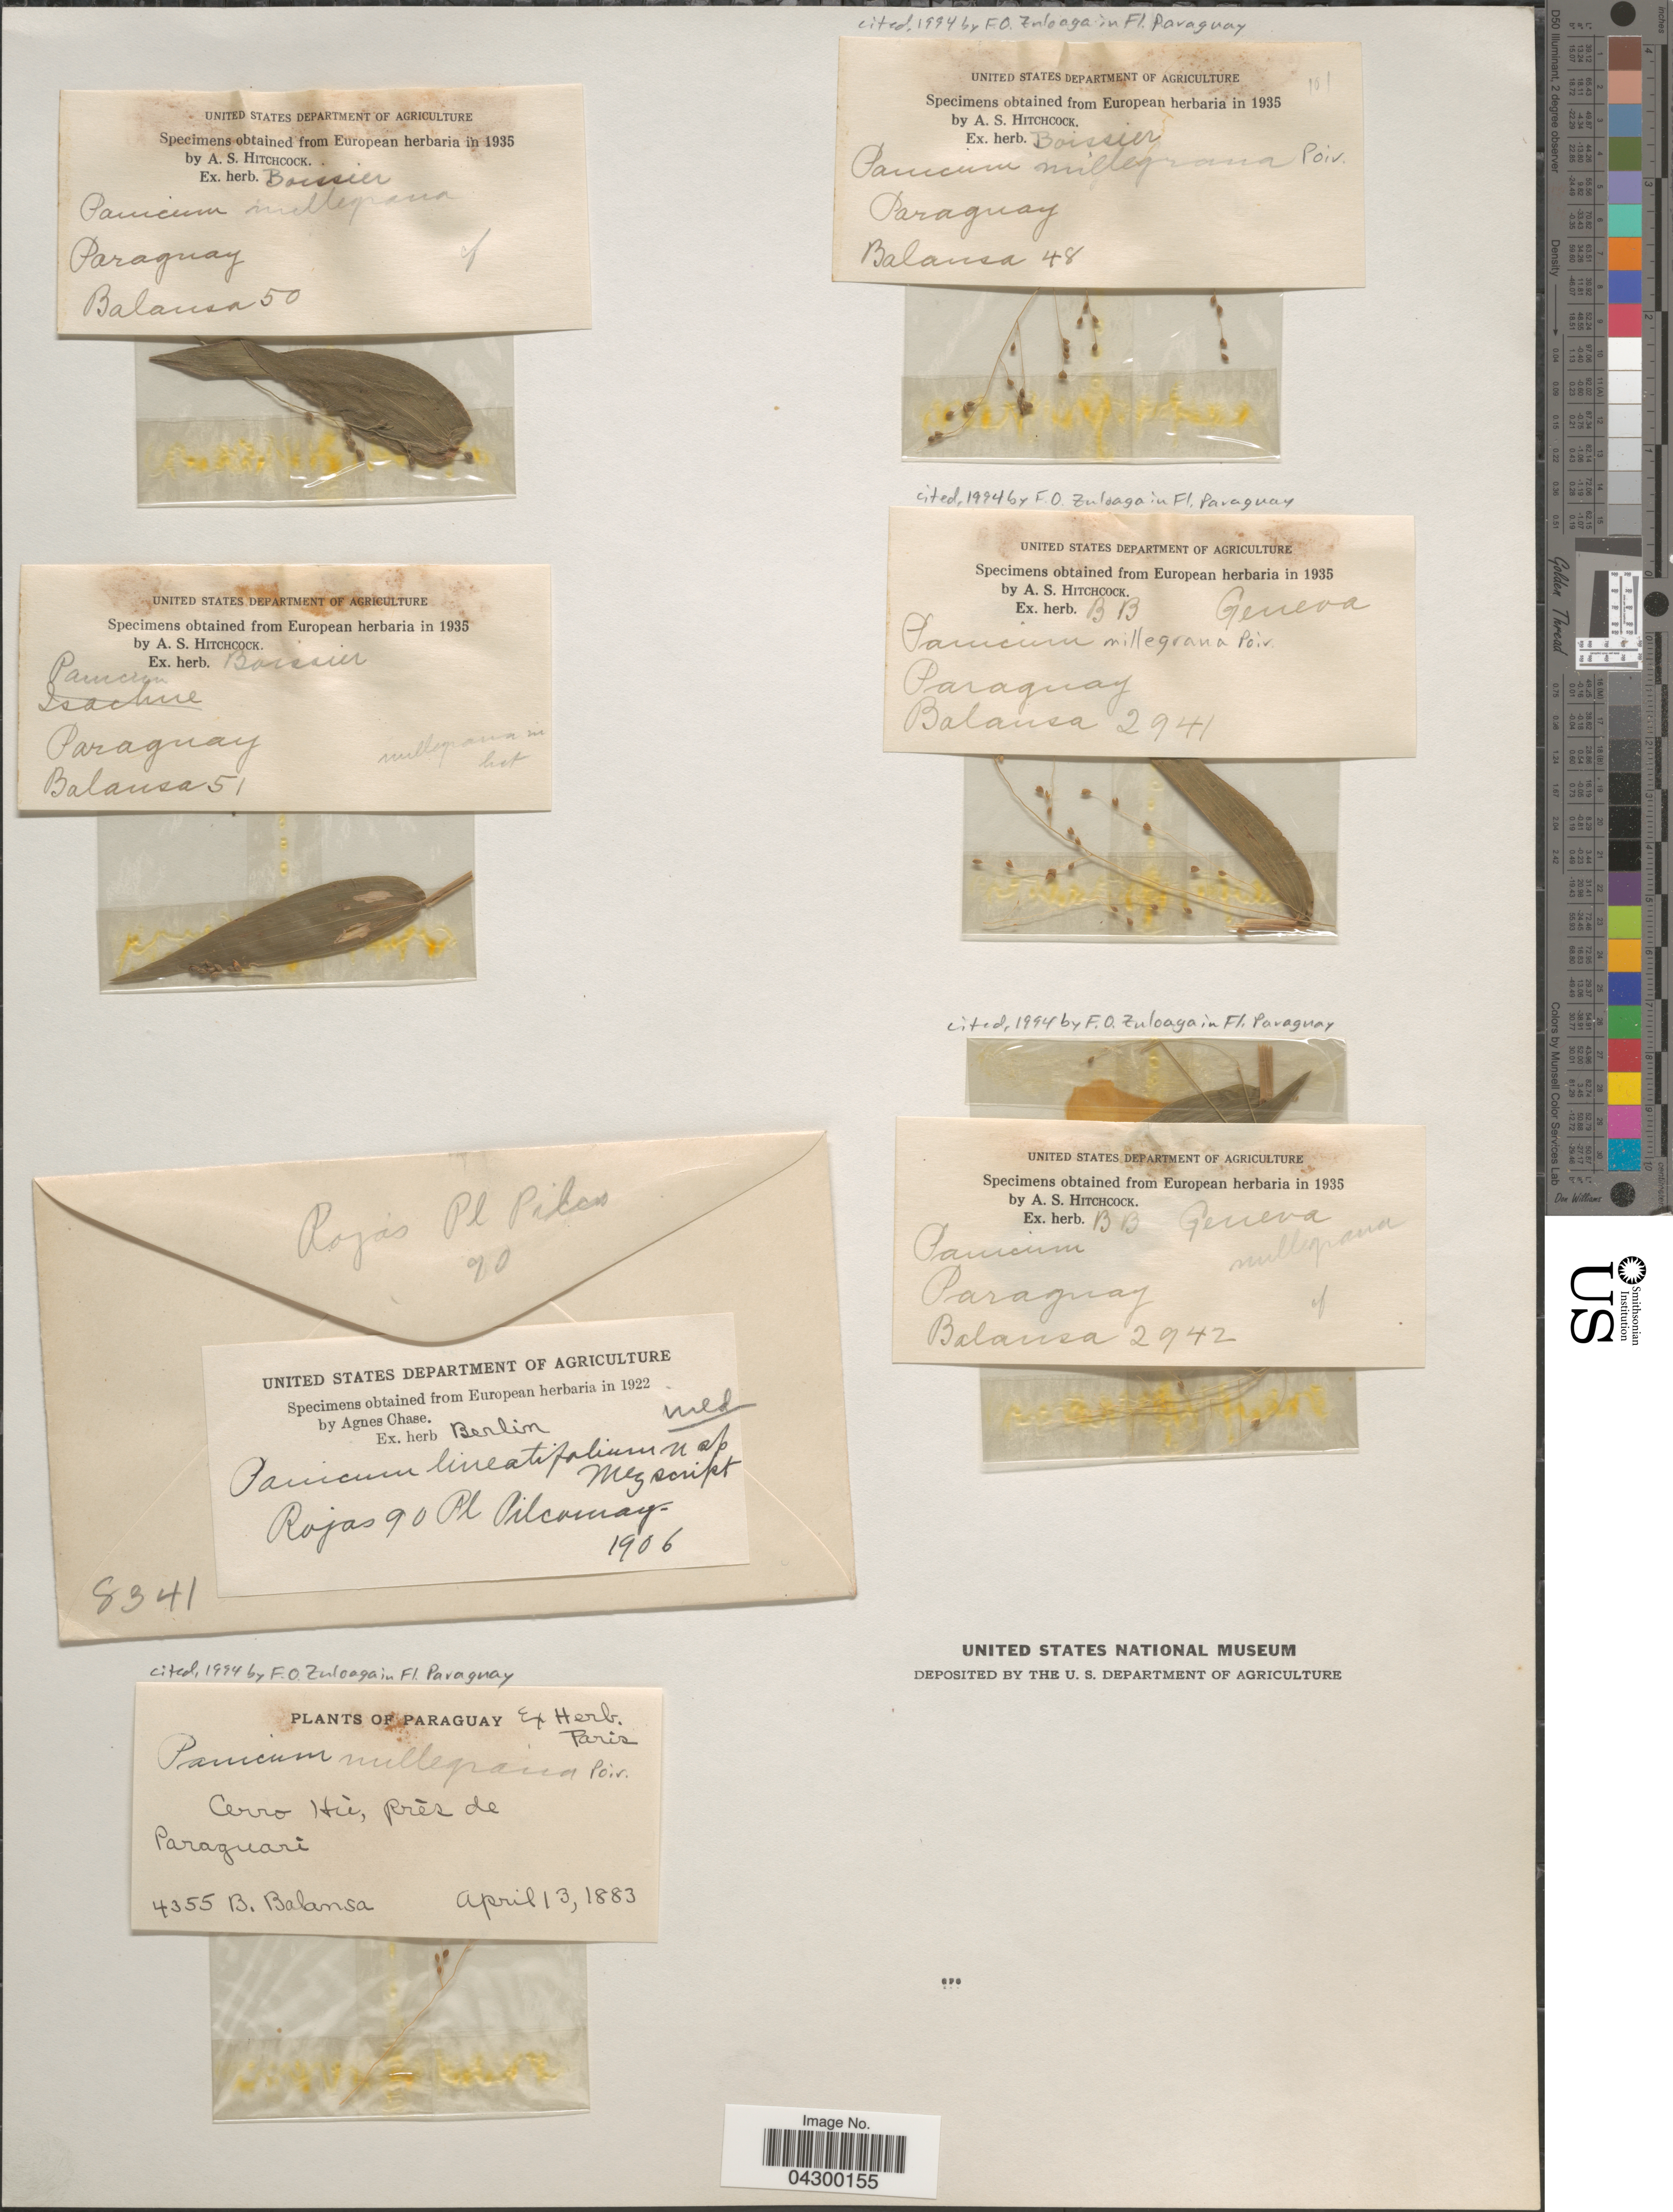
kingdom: Plantae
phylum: Tracheophyta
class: Liliopsida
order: Poales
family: Poaceae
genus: Panicum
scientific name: Panicum millegrana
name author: Poir.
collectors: -. Balansa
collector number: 48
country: Paraguay